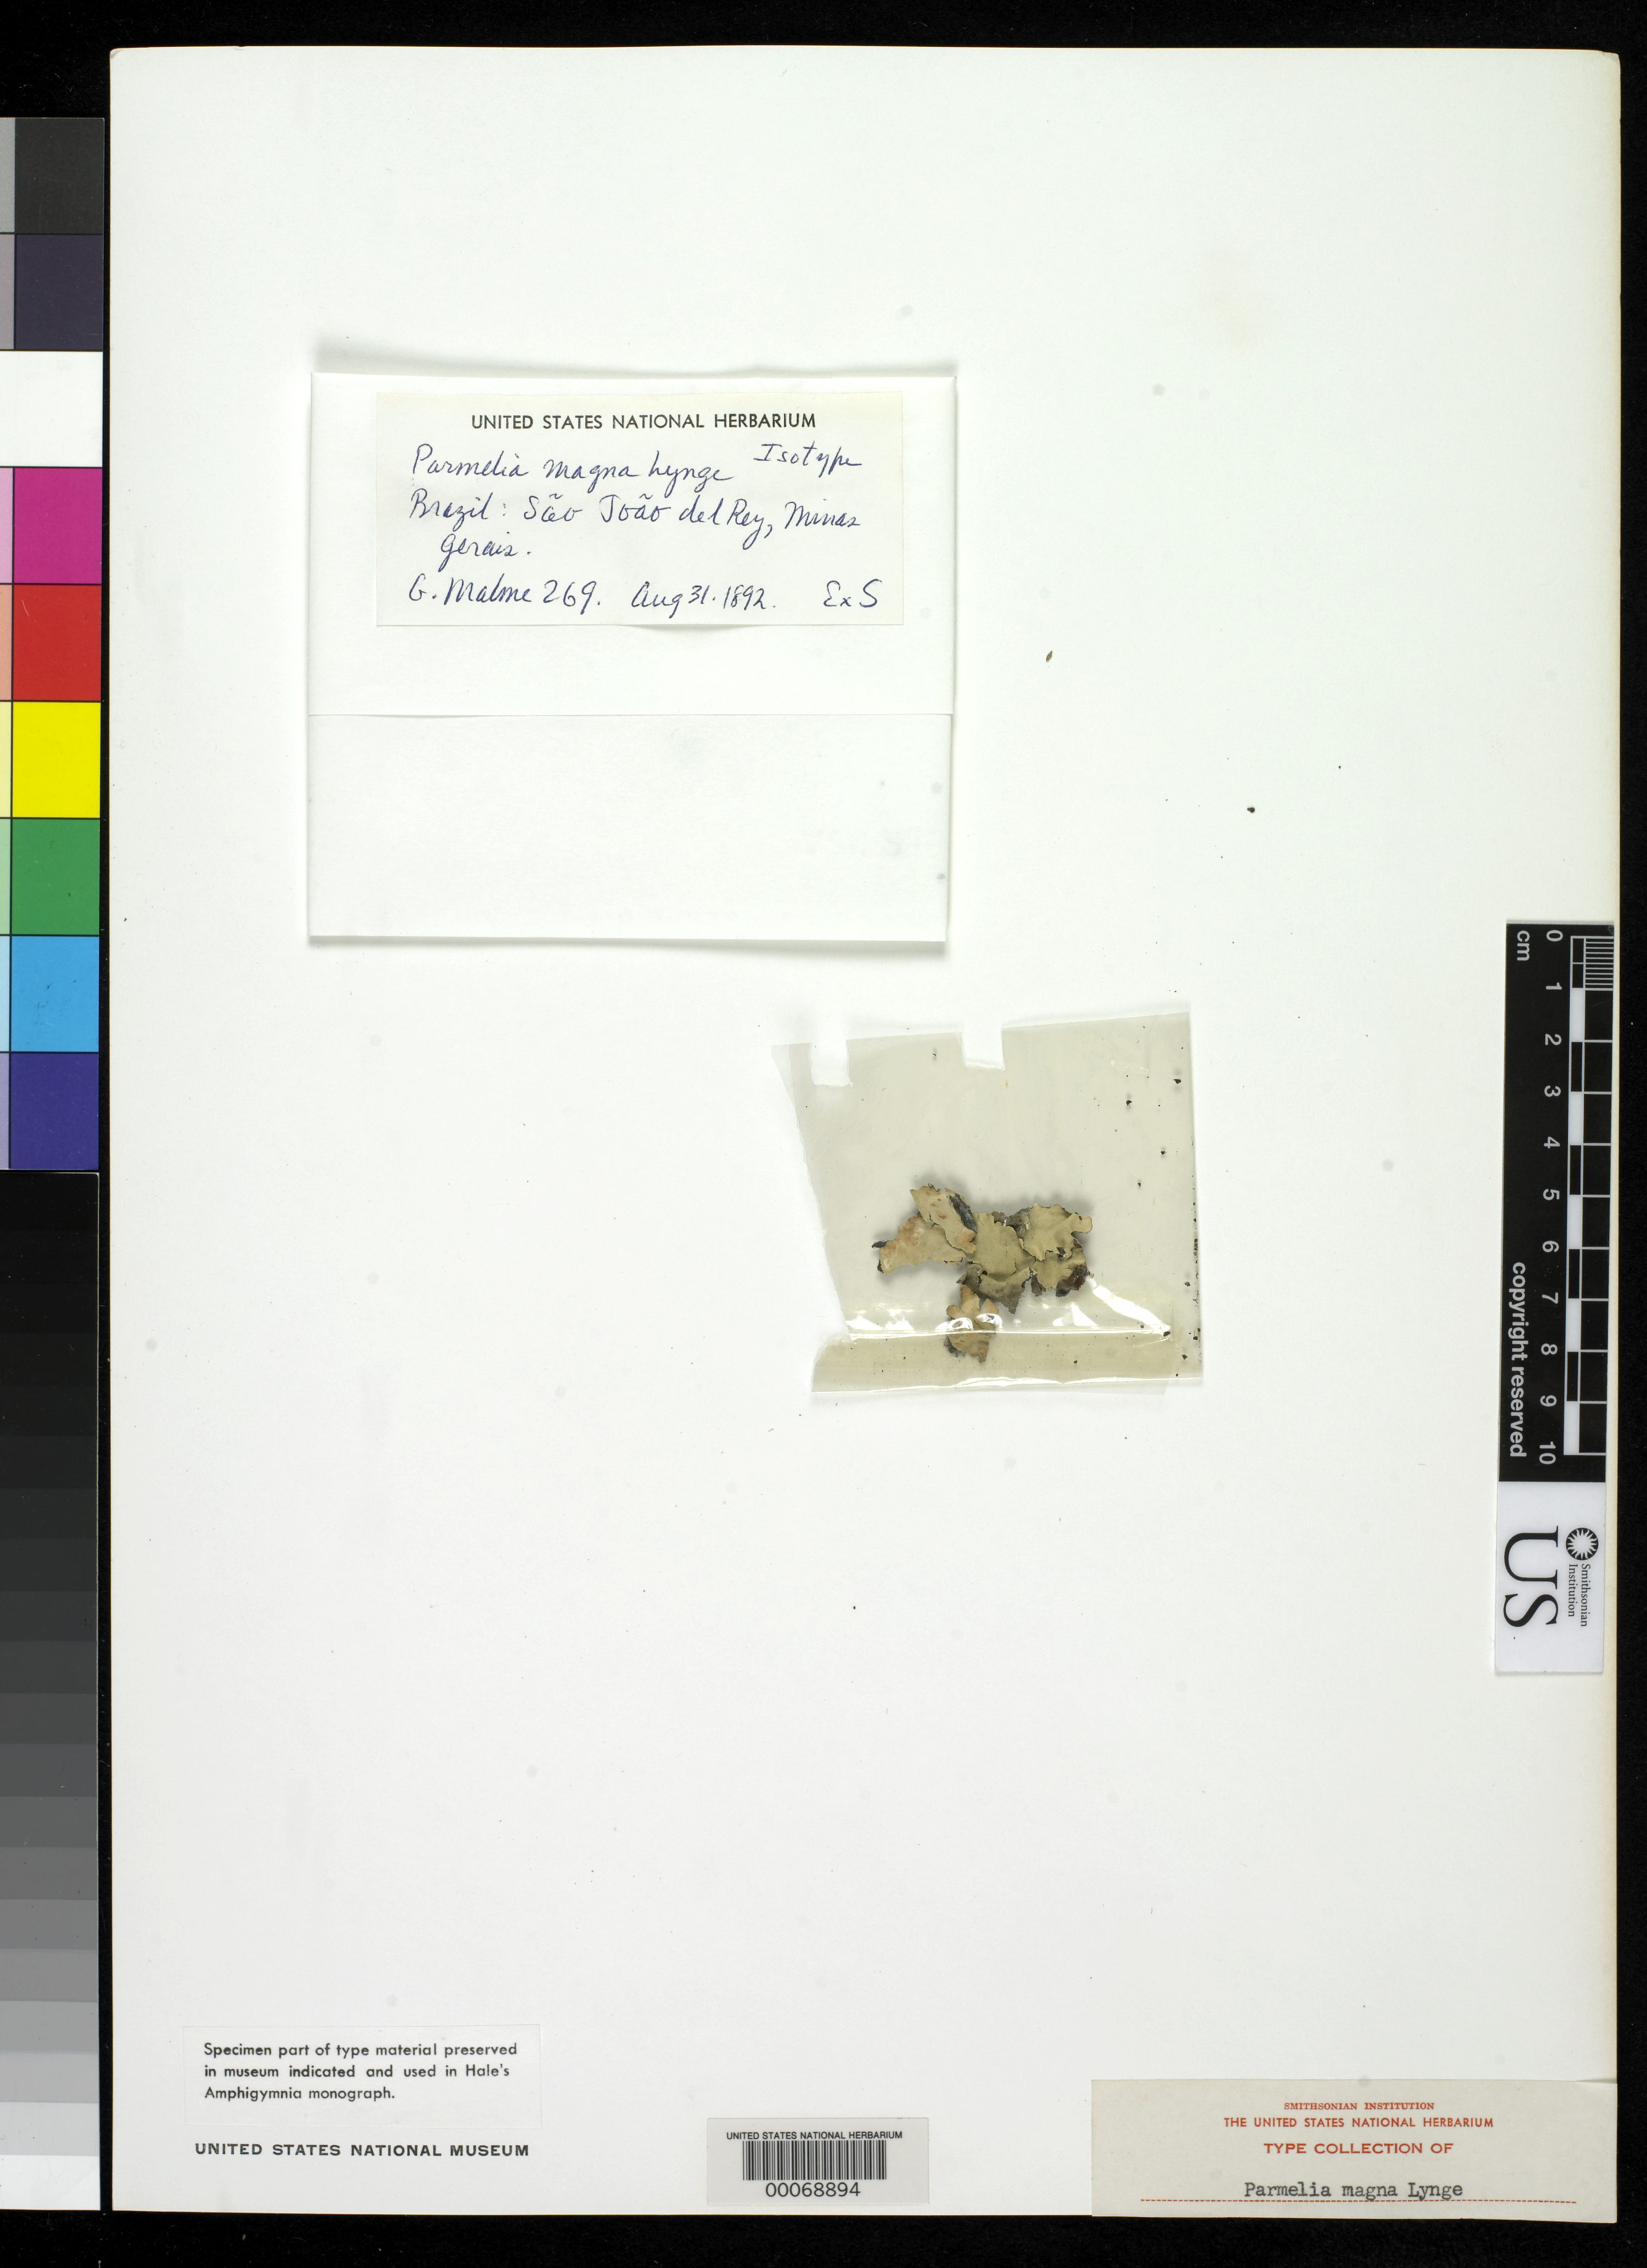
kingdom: Fungi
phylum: Ascomycota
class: Lecanoromycetes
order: Lecanorales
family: Parmeliaceae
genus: Parmelia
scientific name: Parmelia magna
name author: Lynge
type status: Isotype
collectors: G. O. A. Malme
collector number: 269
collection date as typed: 31 Aug 1892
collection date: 1892-08-31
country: Brazil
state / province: Minas Gerais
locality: Sao Joao del Rey.